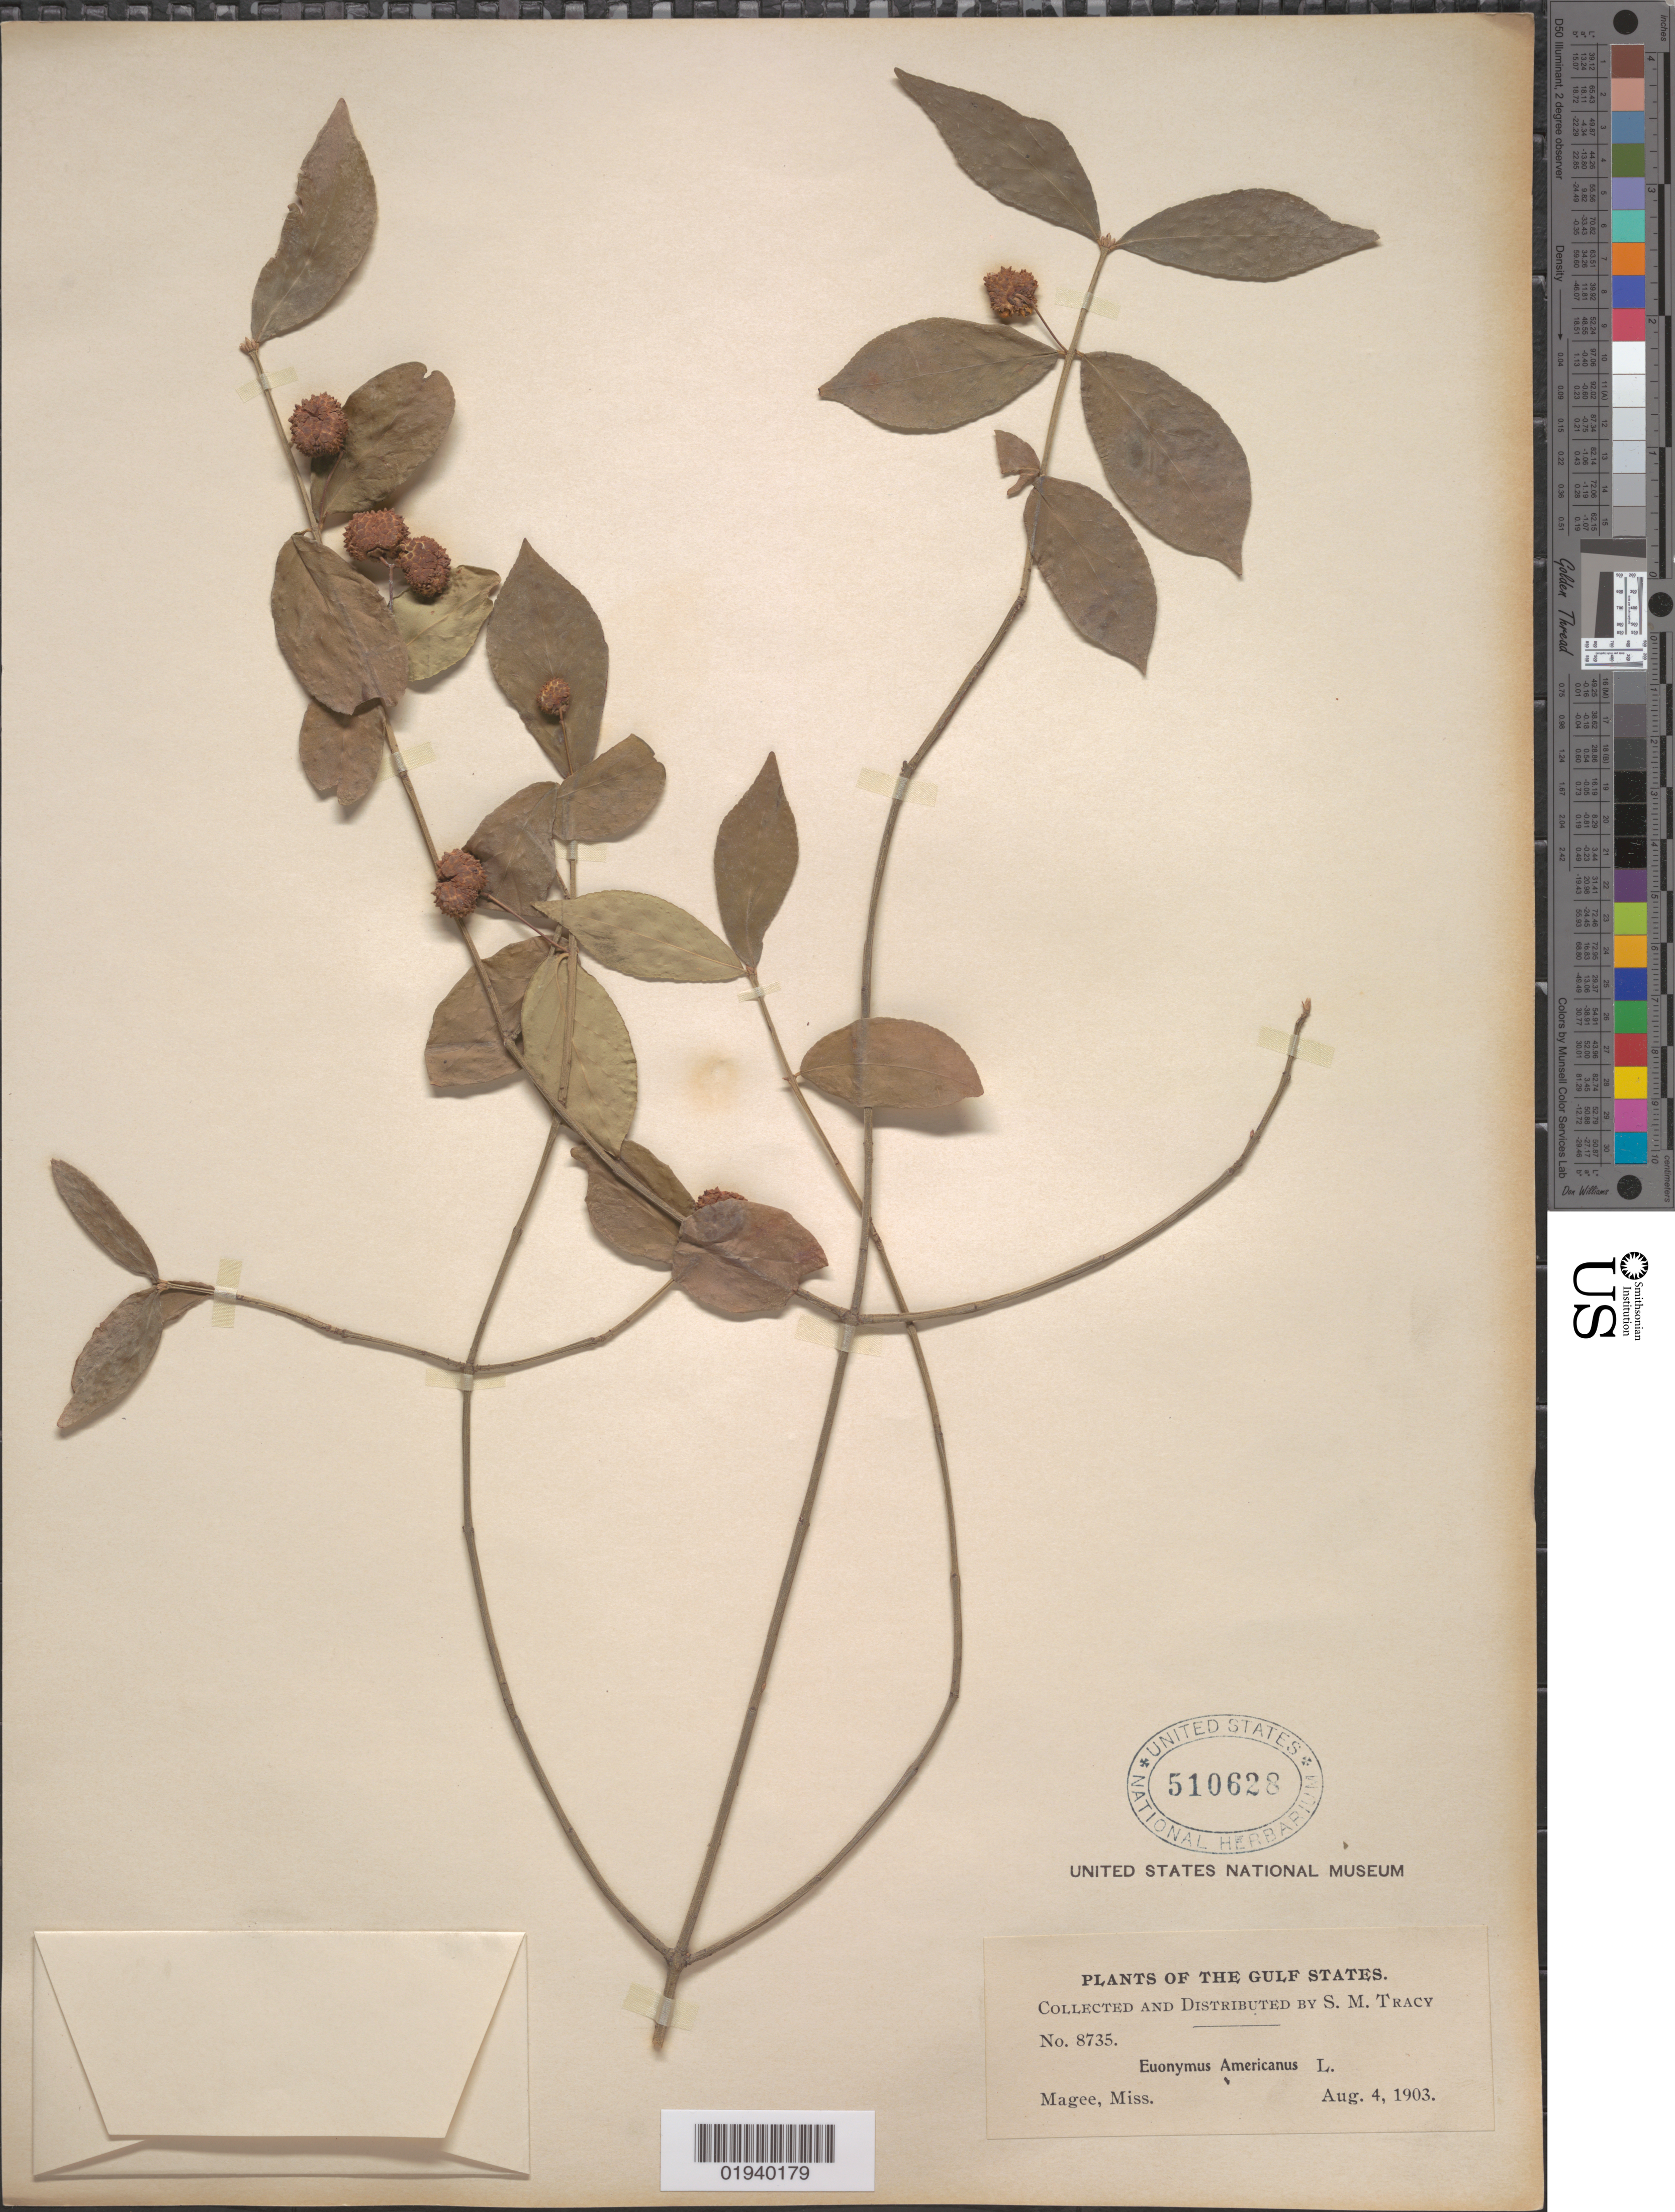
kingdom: Plantae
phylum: Tracheophyta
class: Magnoliopsida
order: Celastrales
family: Celastraceae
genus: Euonymus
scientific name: Euonymus americanus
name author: L.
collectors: S. M. Tracy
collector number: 8735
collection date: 1903-08-04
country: United States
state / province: Mississippi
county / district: Simpson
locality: Magee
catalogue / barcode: US 510628